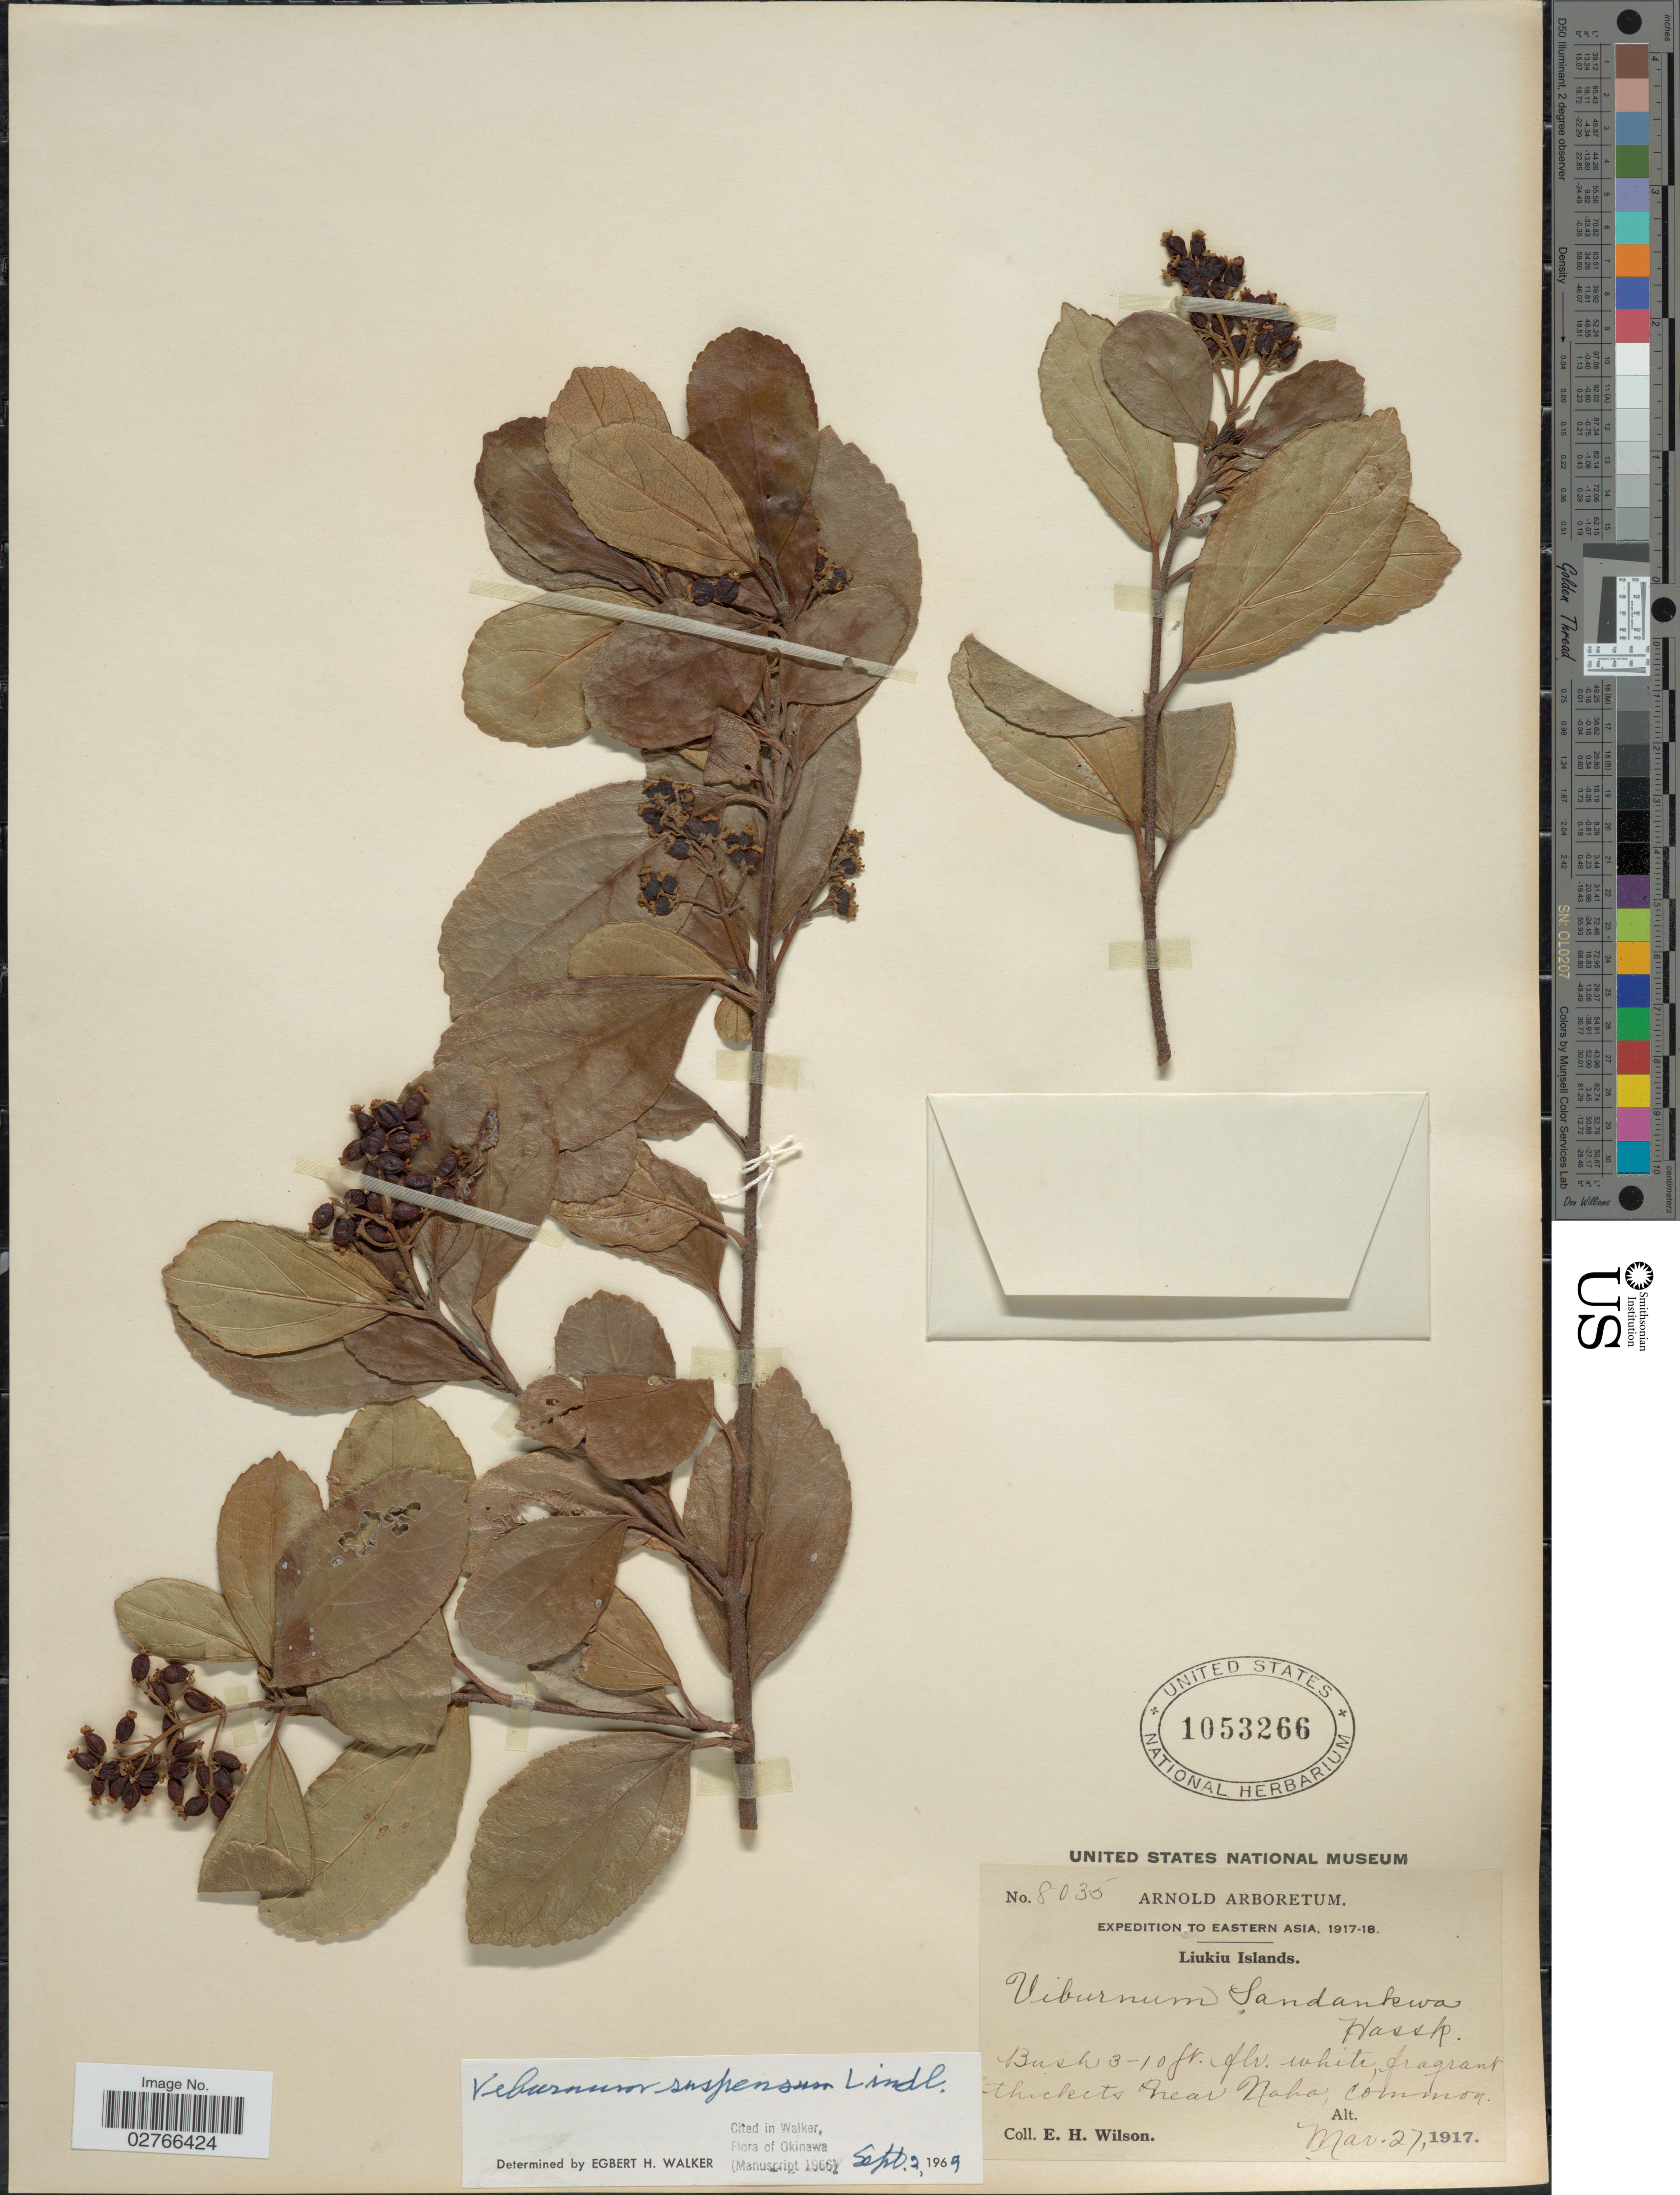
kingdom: Plantae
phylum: Tracheophyta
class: Magnoliopsida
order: Dipsacales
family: Viburnaceae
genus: Viburnum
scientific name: Viburnum suspensum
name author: Lindl.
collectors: E. Wilson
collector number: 8035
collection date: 1917-03-27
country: Japan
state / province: Okinawa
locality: Eastern Asia, Liukiu Islands, thickets near Naka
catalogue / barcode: US 1053266